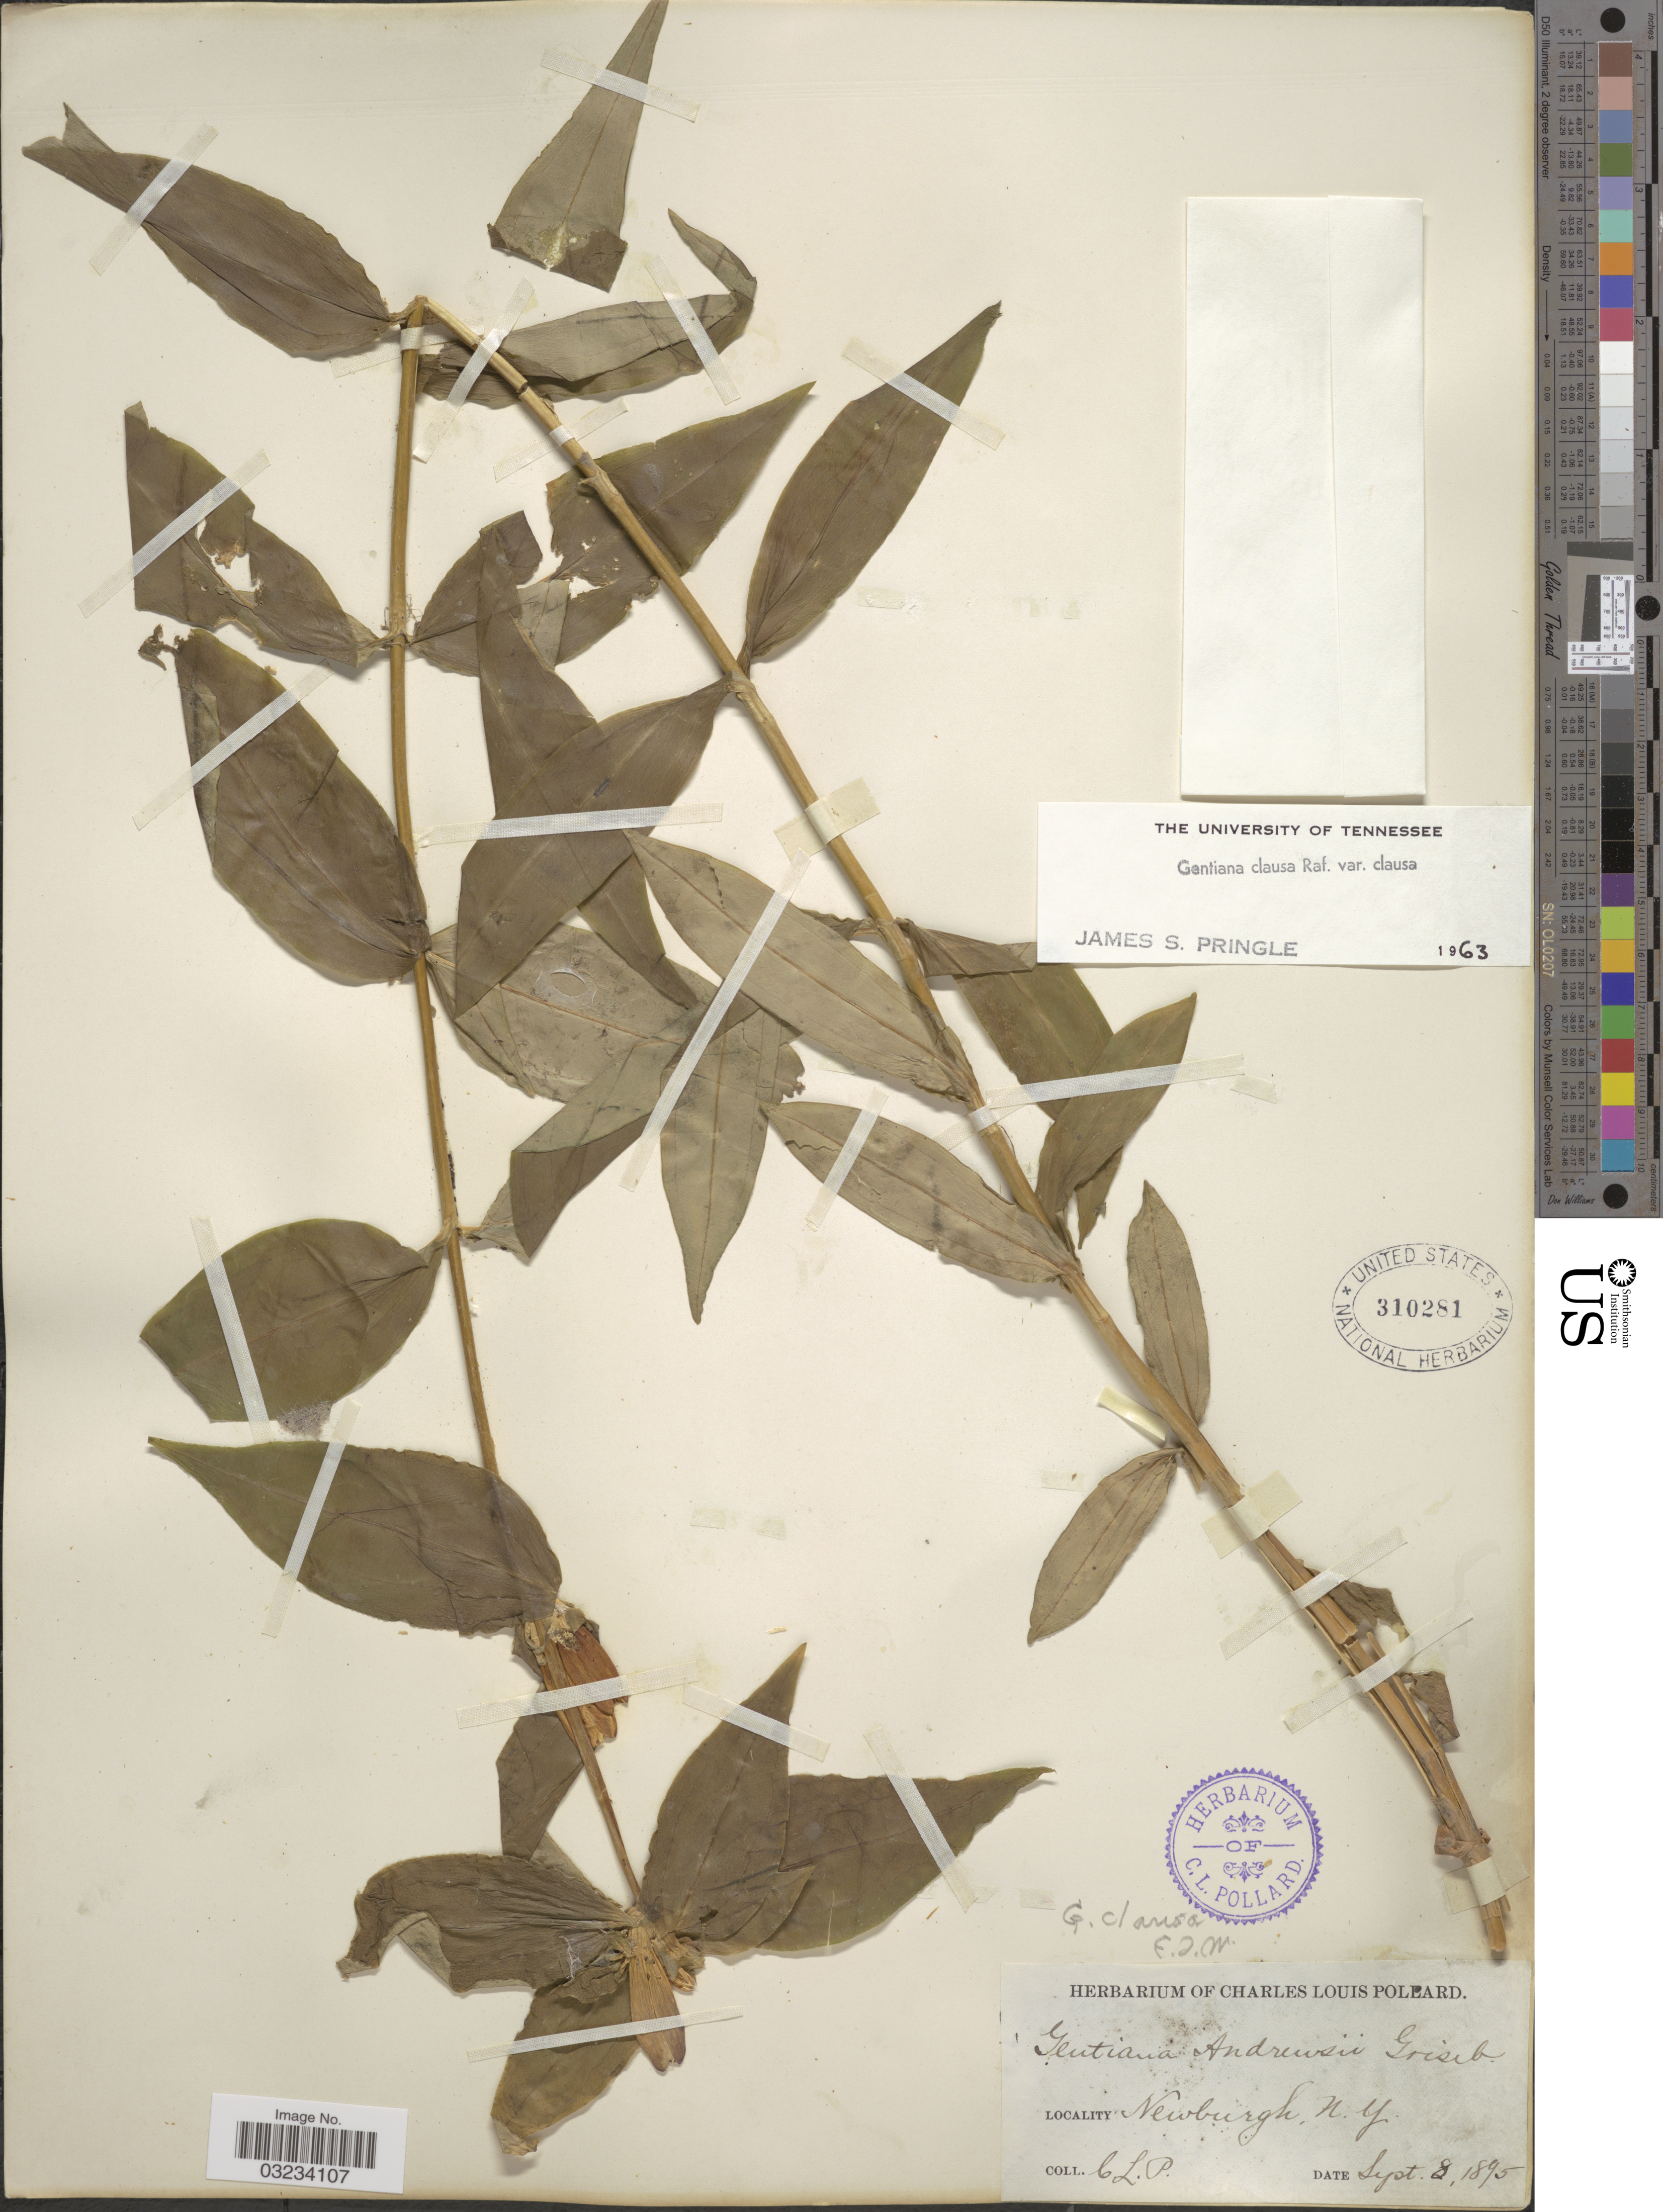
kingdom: Plantae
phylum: Tracheophyta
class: Magnoliopsida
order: Gentianales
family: Gentianaceae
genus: Gentiana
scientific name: Gentiana clausa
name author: Raf.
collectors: C. L. Pollard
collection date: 1895-09-08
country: United States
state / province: New York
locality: Newburgh.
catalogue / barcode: US 310281